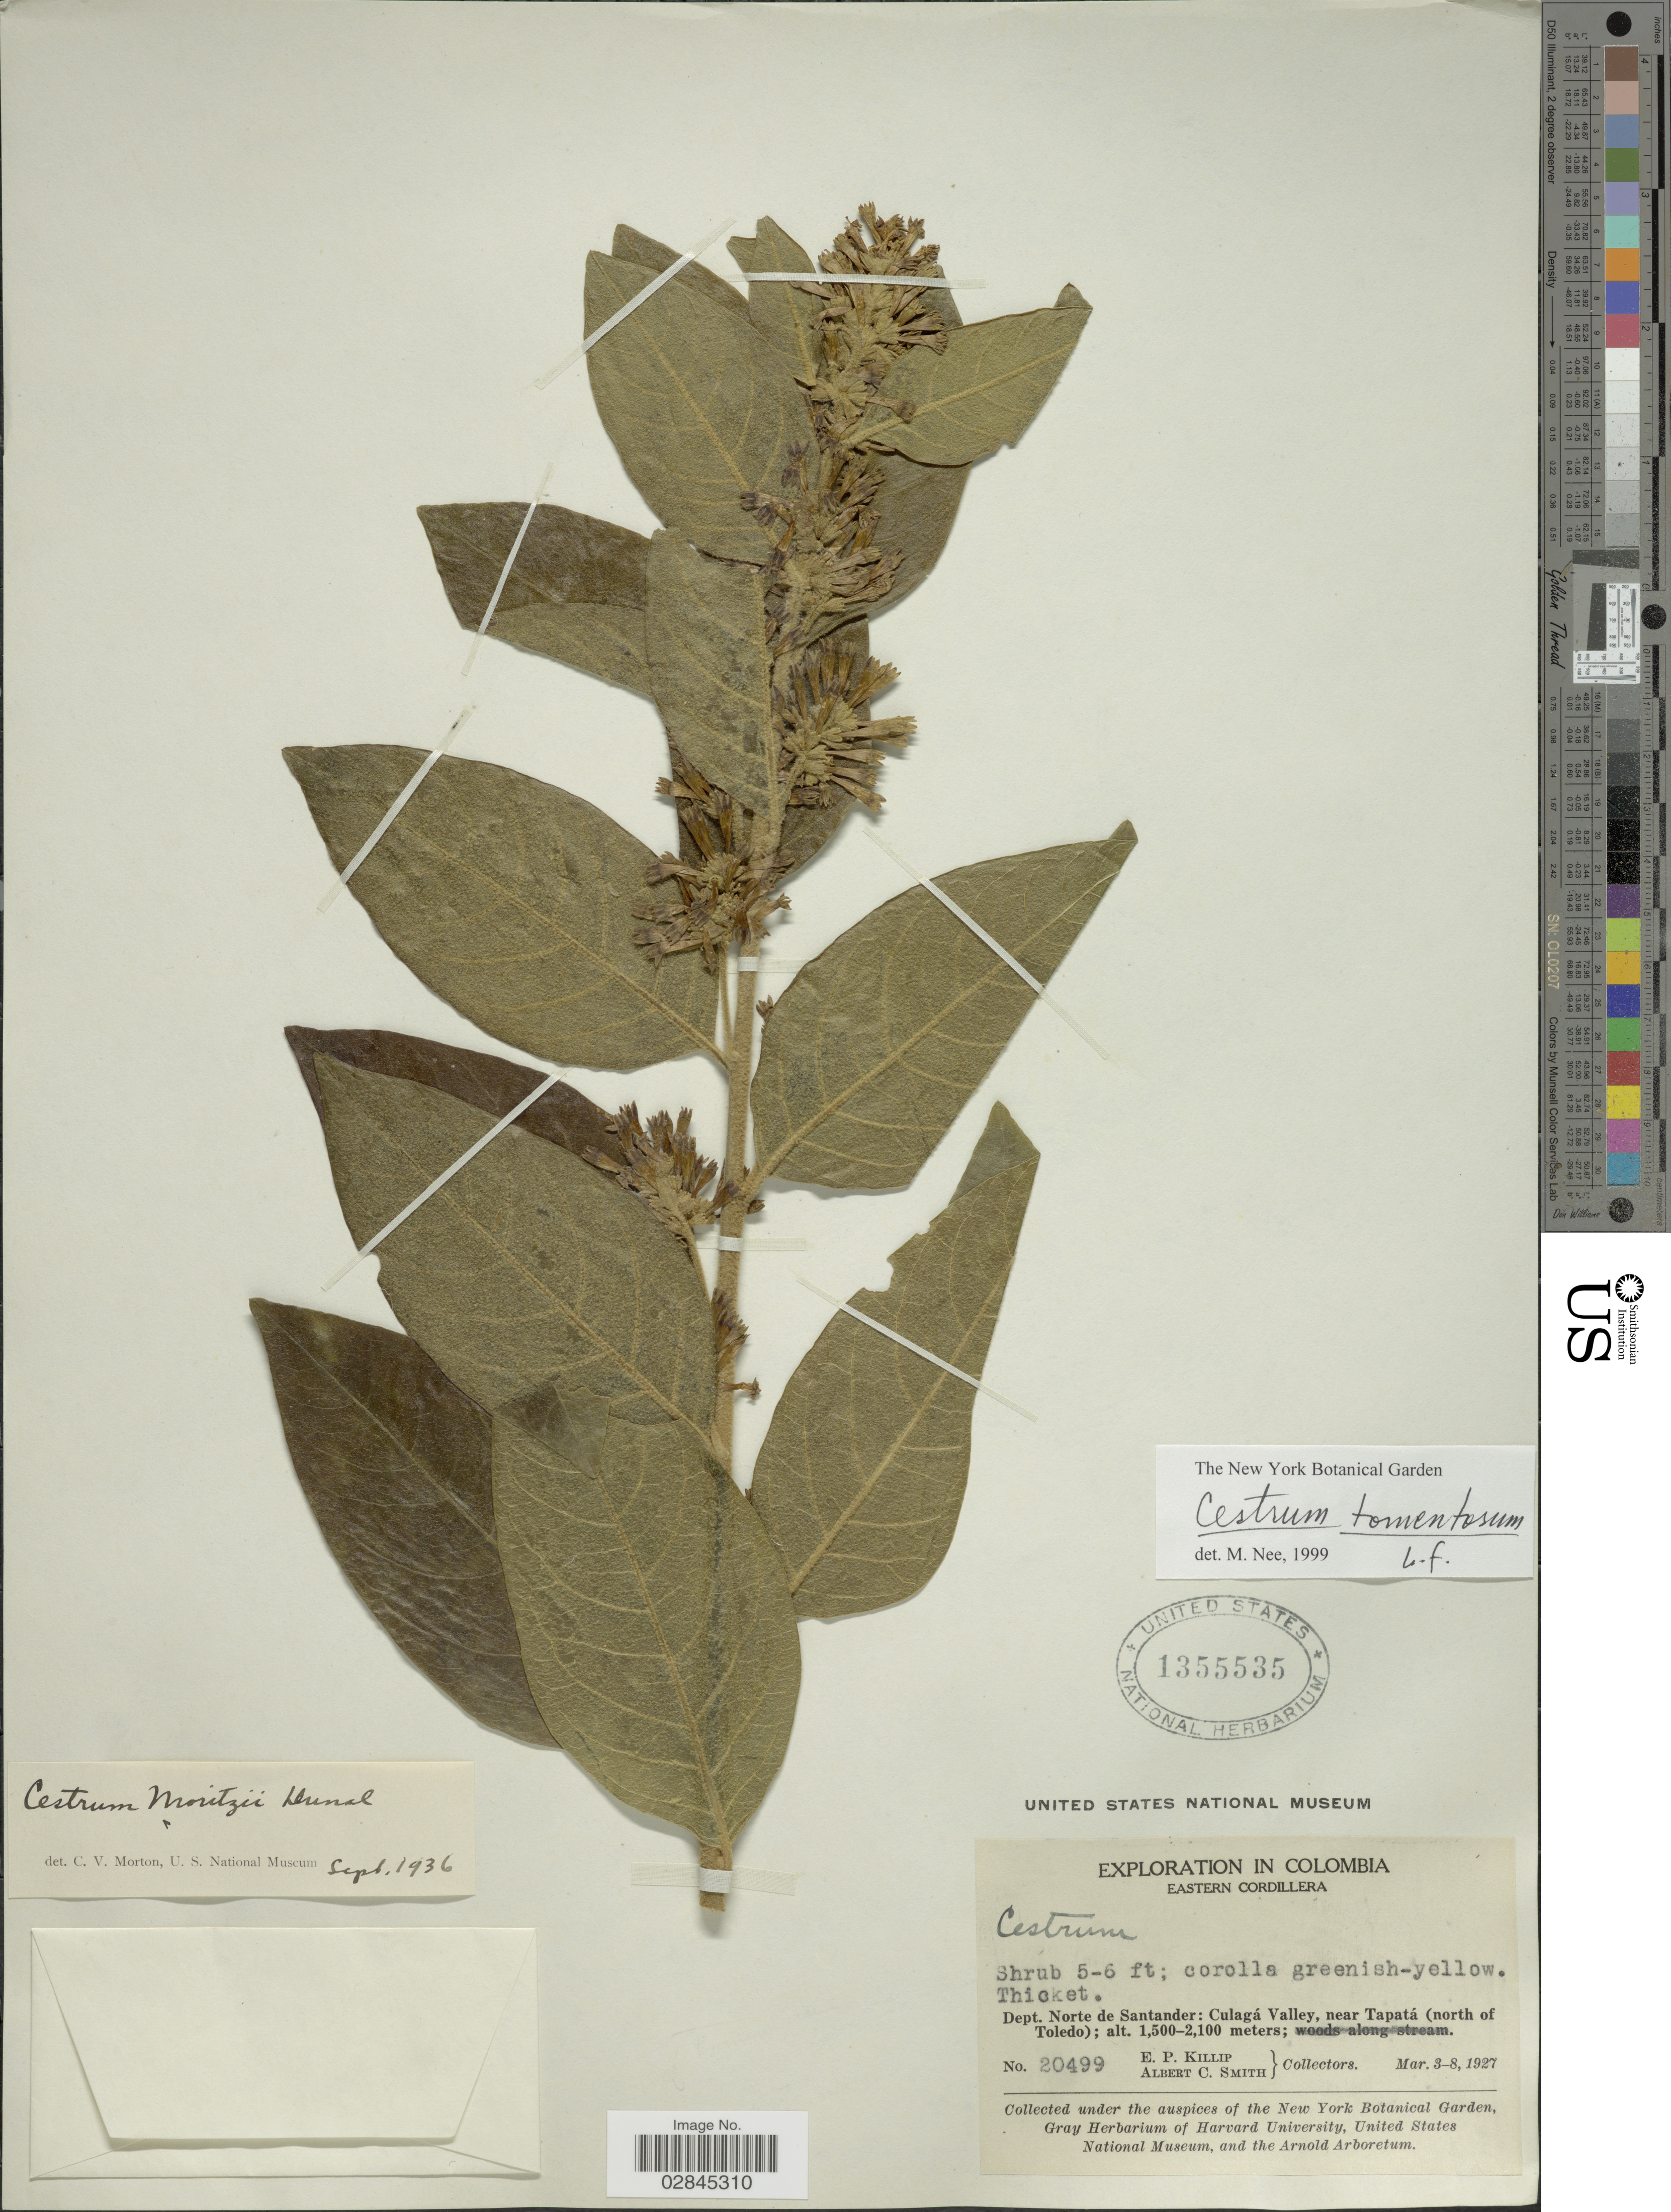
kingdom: Plantae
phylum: Tracheophyta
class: Magnoliopsida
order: Solanales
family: Solanaceae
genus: Cestrum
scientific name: Cestrum tomentosum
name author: L. f.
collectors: E. P. Killip & A. C. Smith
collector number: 20499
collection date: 1927-03-03/1927-03-08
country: Colombia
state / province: Norte de Santander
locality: Eastern Cordillera. Dept. Norte de Santander: Culagá Valley, near Tapatá (north of Toledo).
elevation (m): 1500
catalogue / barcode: US 1355535